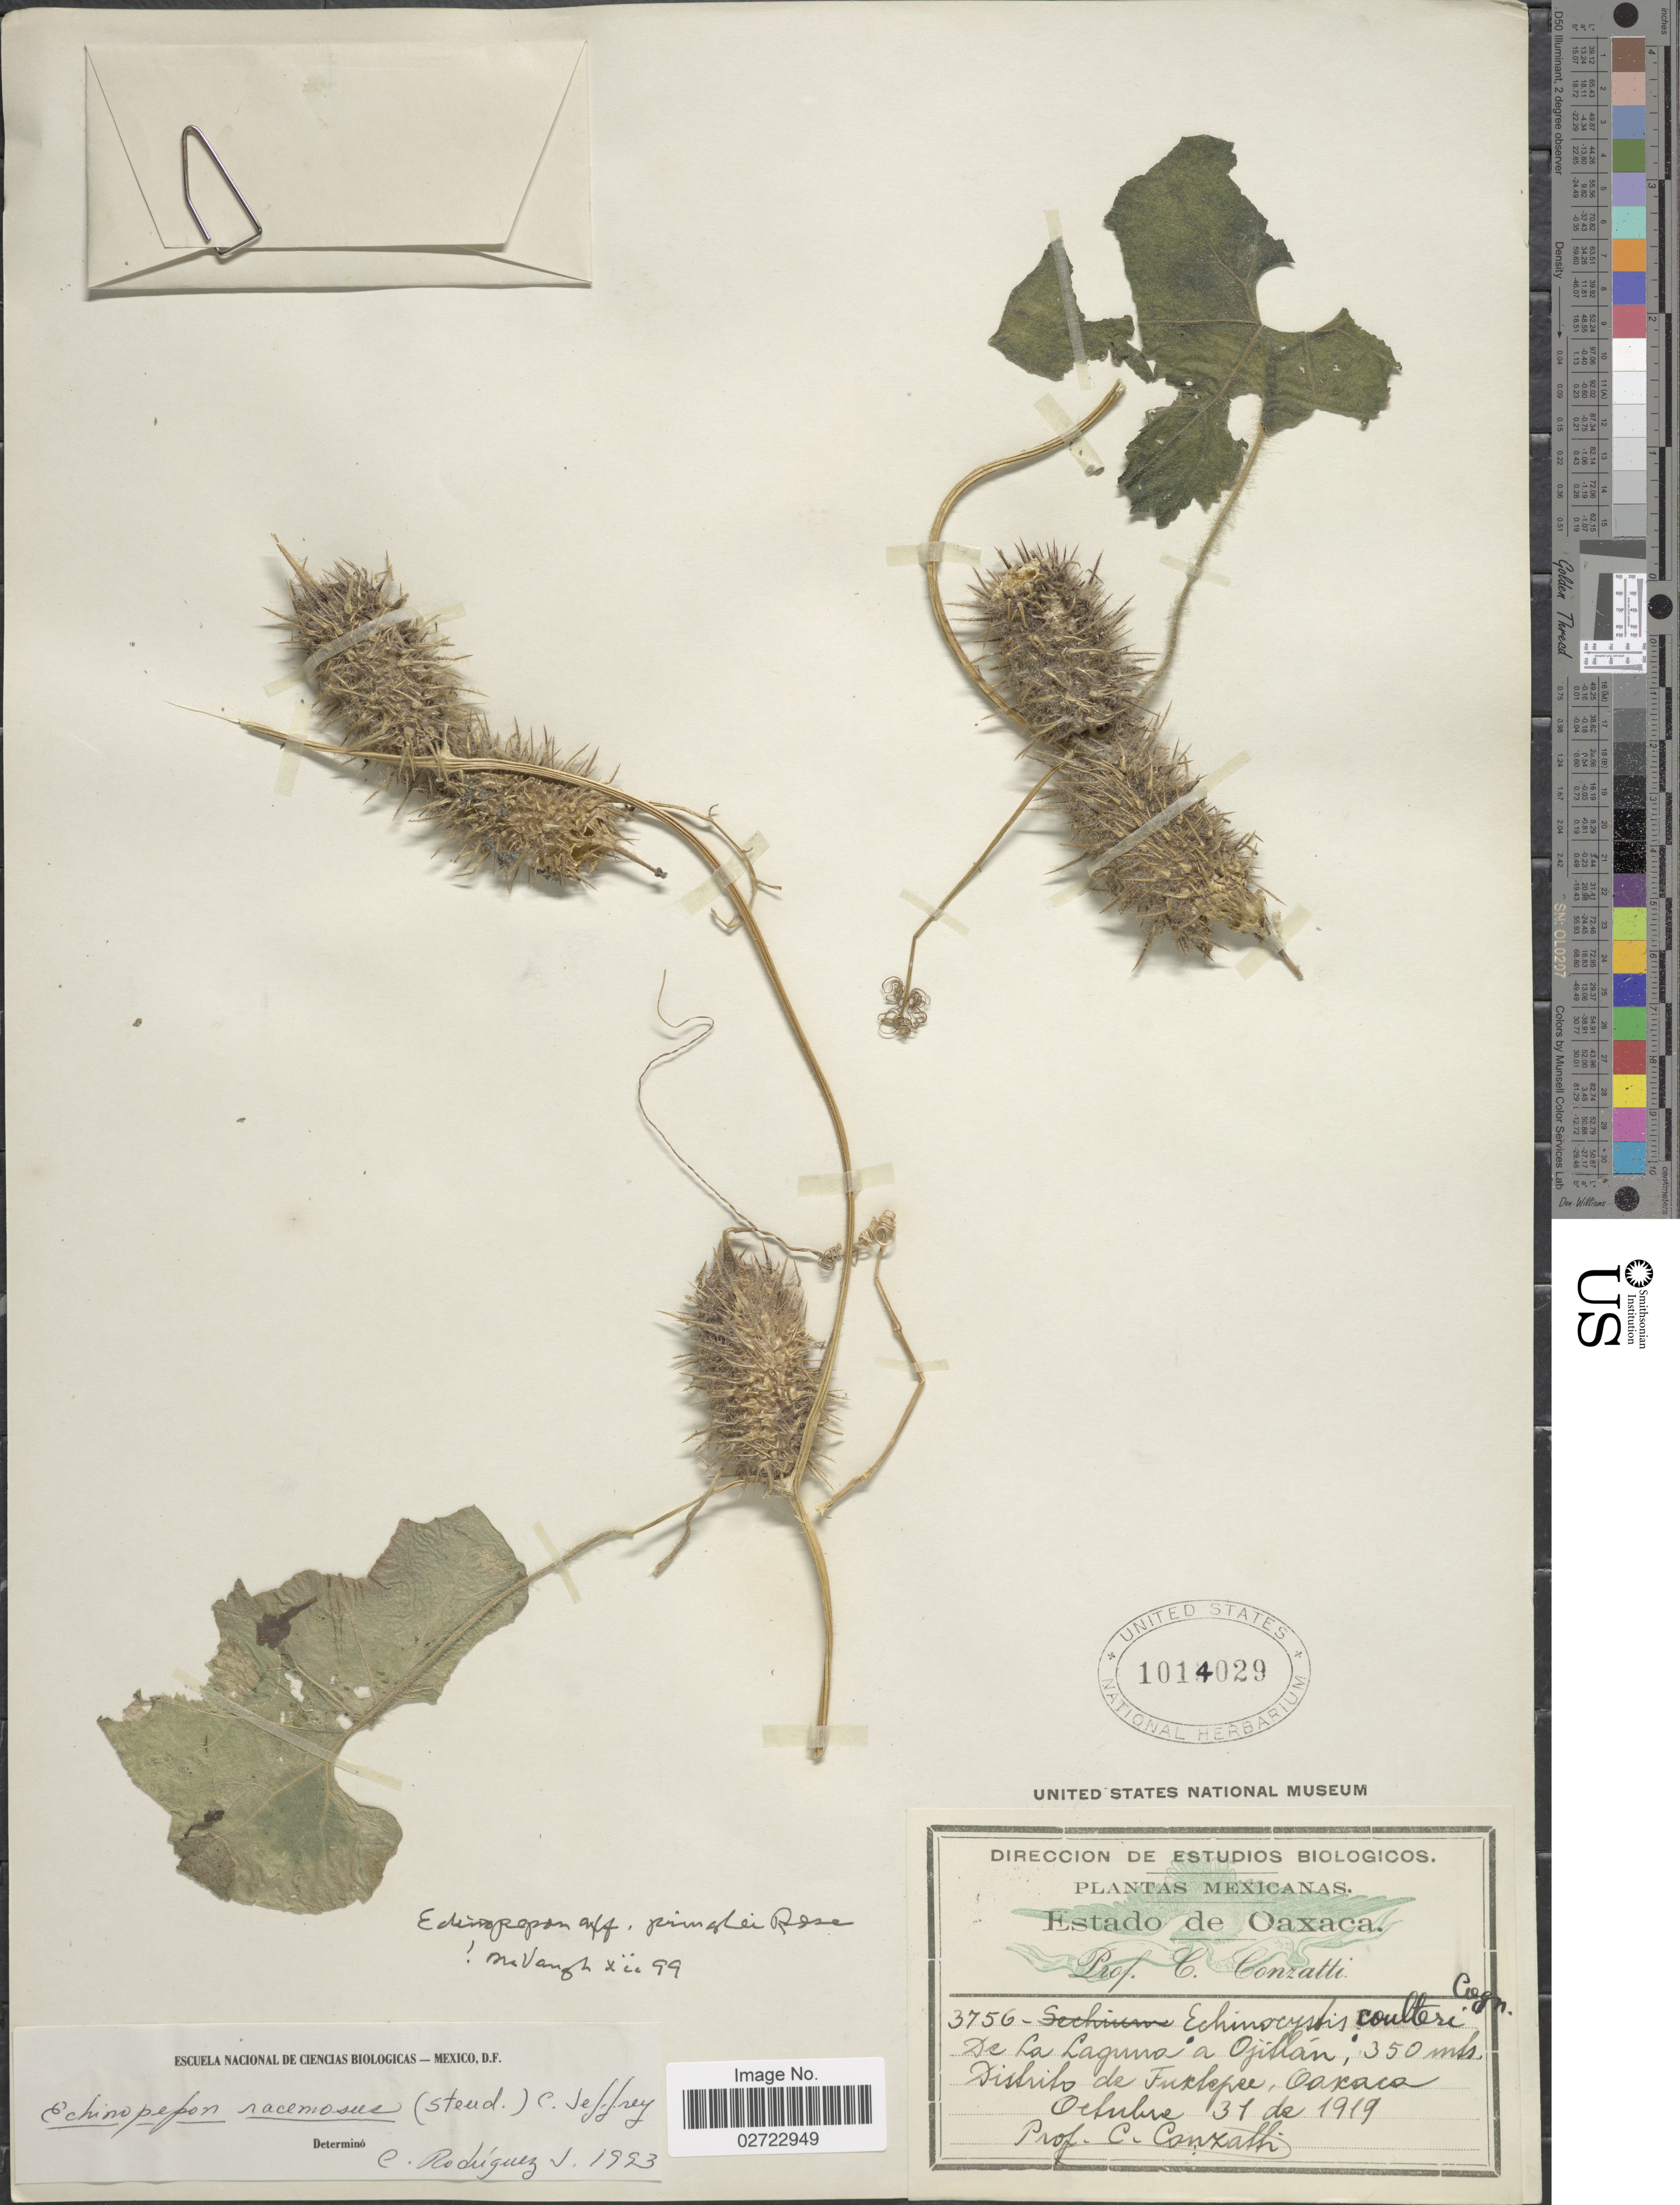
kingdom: Plantae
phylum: Tracheophyta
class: Magnoliopsida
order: Cucurbitales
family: Cucurbitaceae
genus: Echinopepon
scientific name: Echinopepon pringlei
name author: Rose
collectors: C. Conzatti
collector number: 3756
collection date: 1919-10-31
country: Mexico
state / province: Oaxaca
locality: De La Laguna a Ojitlan, Distrito de Tuxtepec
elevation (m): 350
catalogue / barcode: US 1014029